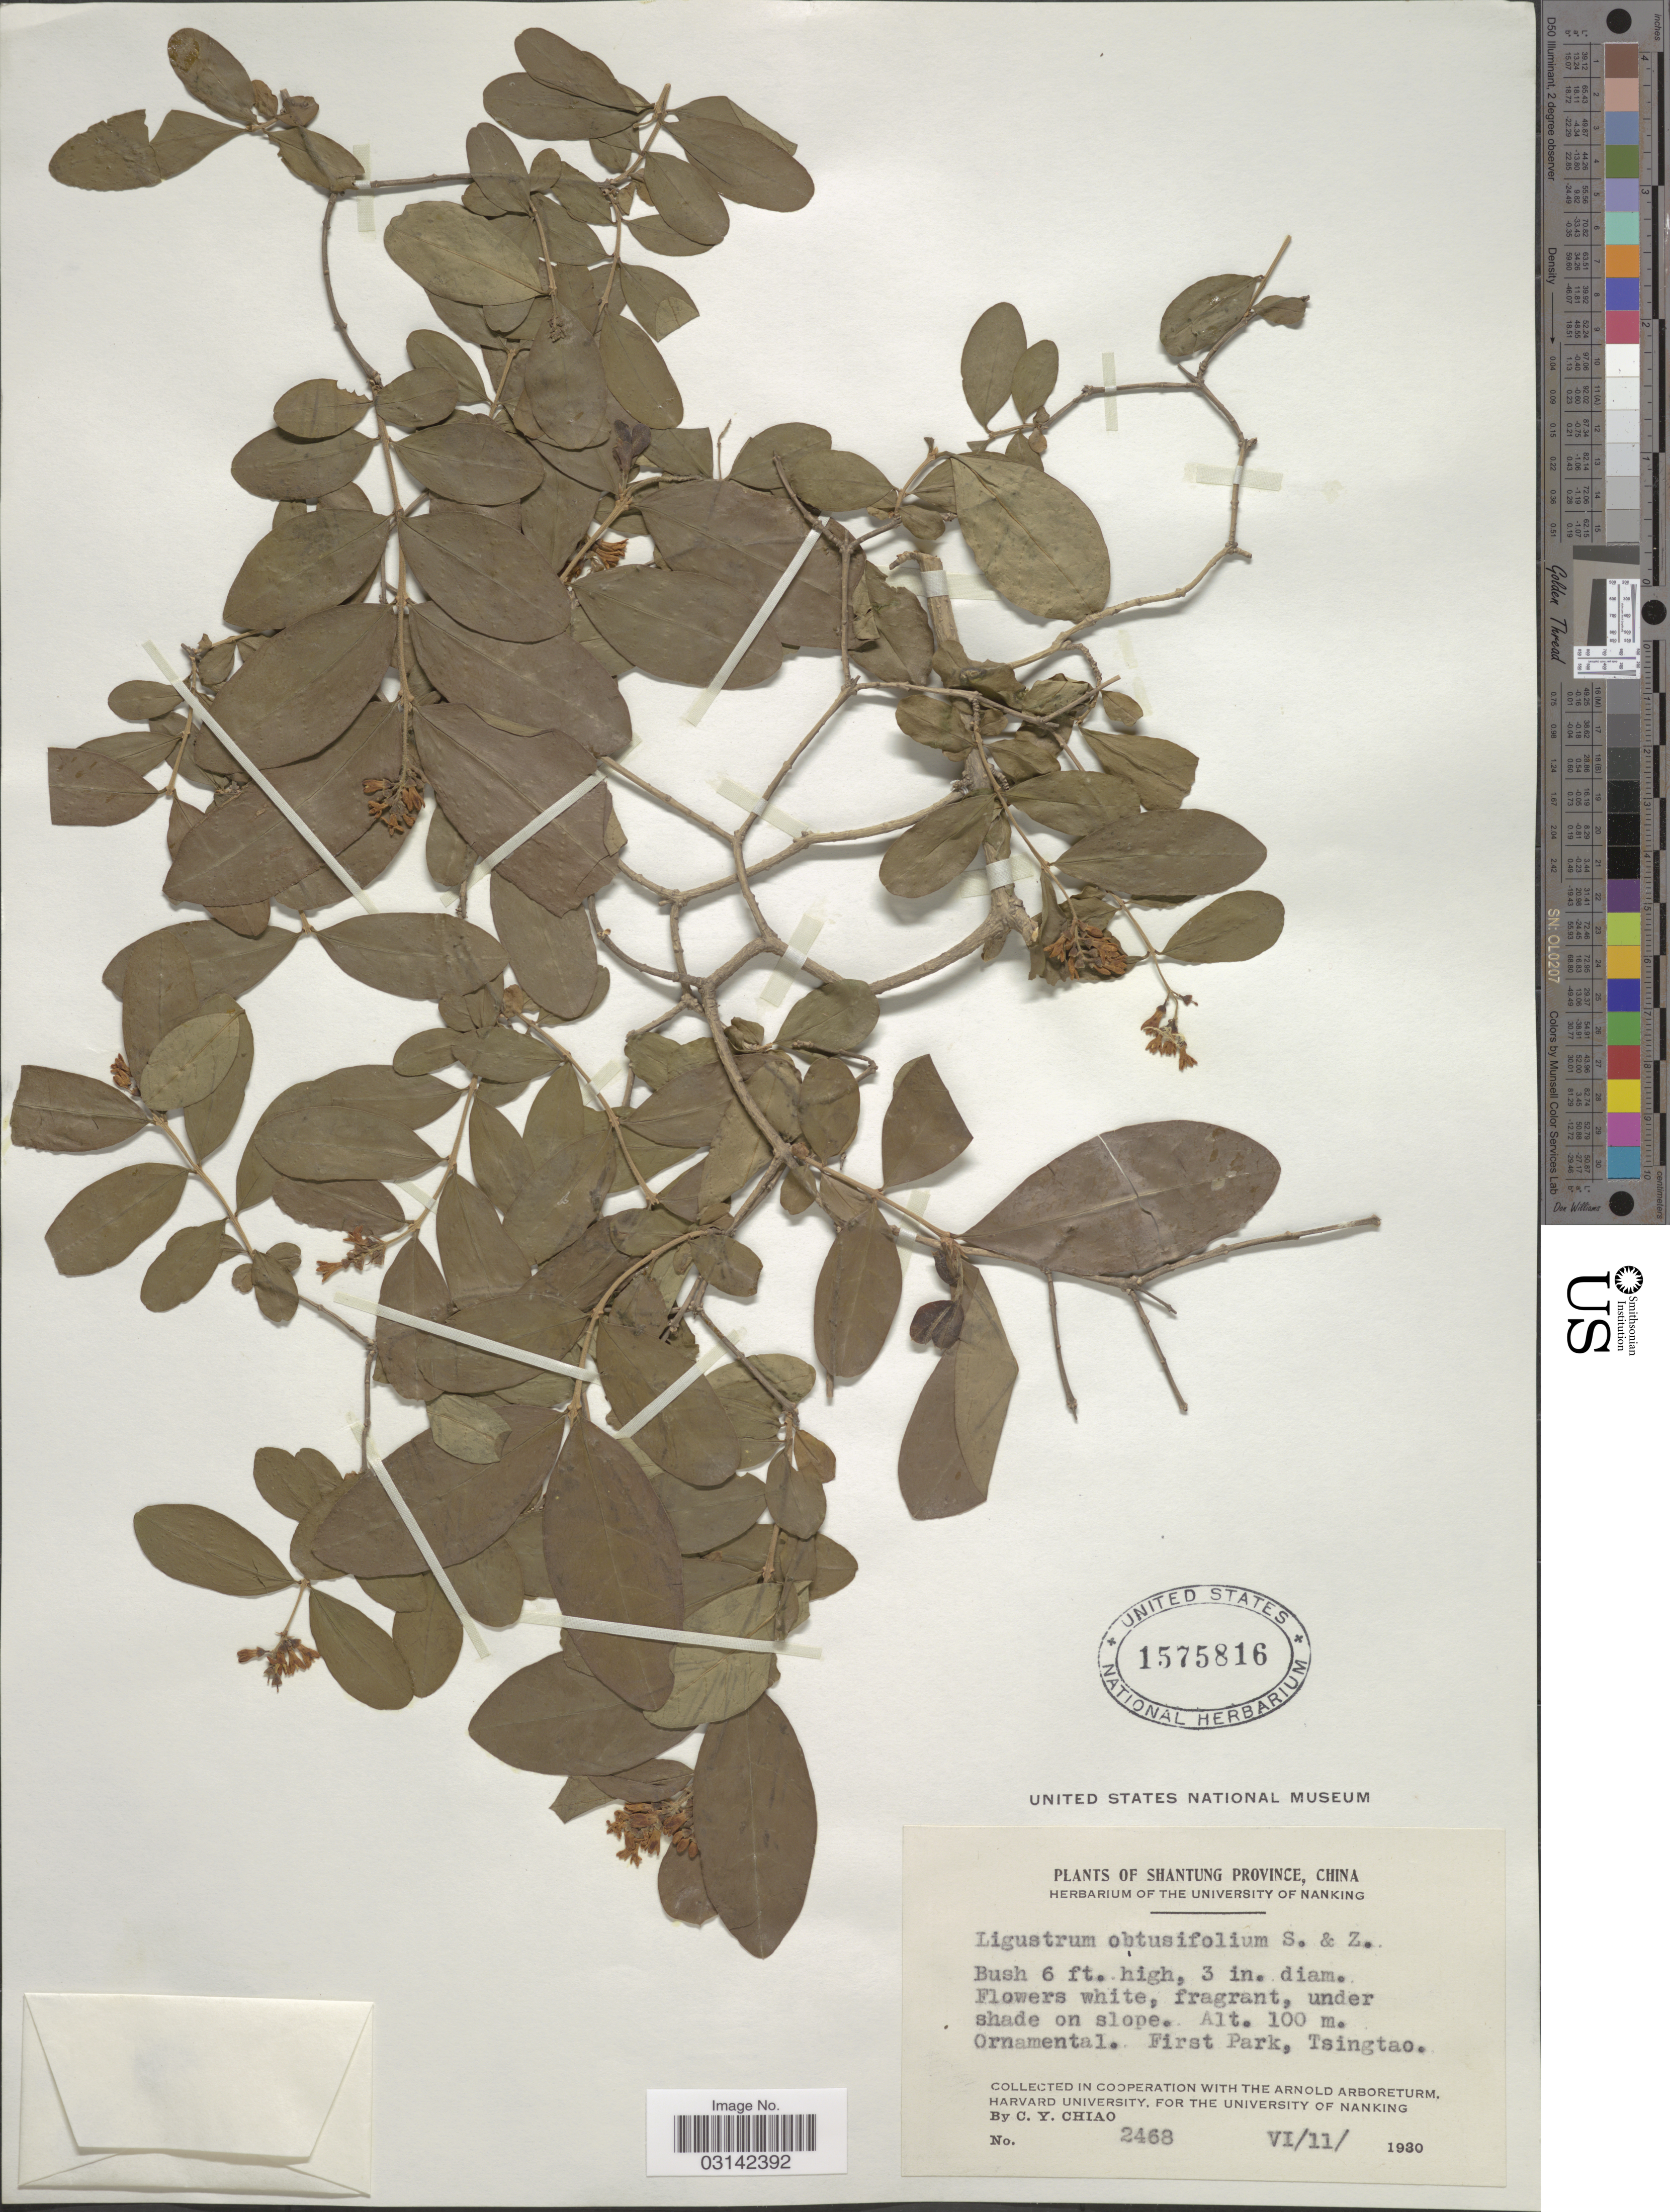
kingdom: Plantae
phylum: Tracheophyta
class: Magnoliopsida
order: Lamiales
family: Oleaceae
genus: Ligustrum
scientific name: Ligustrum ibota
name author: Siebold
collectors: C. Y. Chiao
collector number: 2468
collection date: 1930-06-11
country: China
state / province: Shandong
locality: Shantung Province. Ornamental. First Perk, Tsingtao.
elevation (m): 100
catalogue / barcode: US 1575816